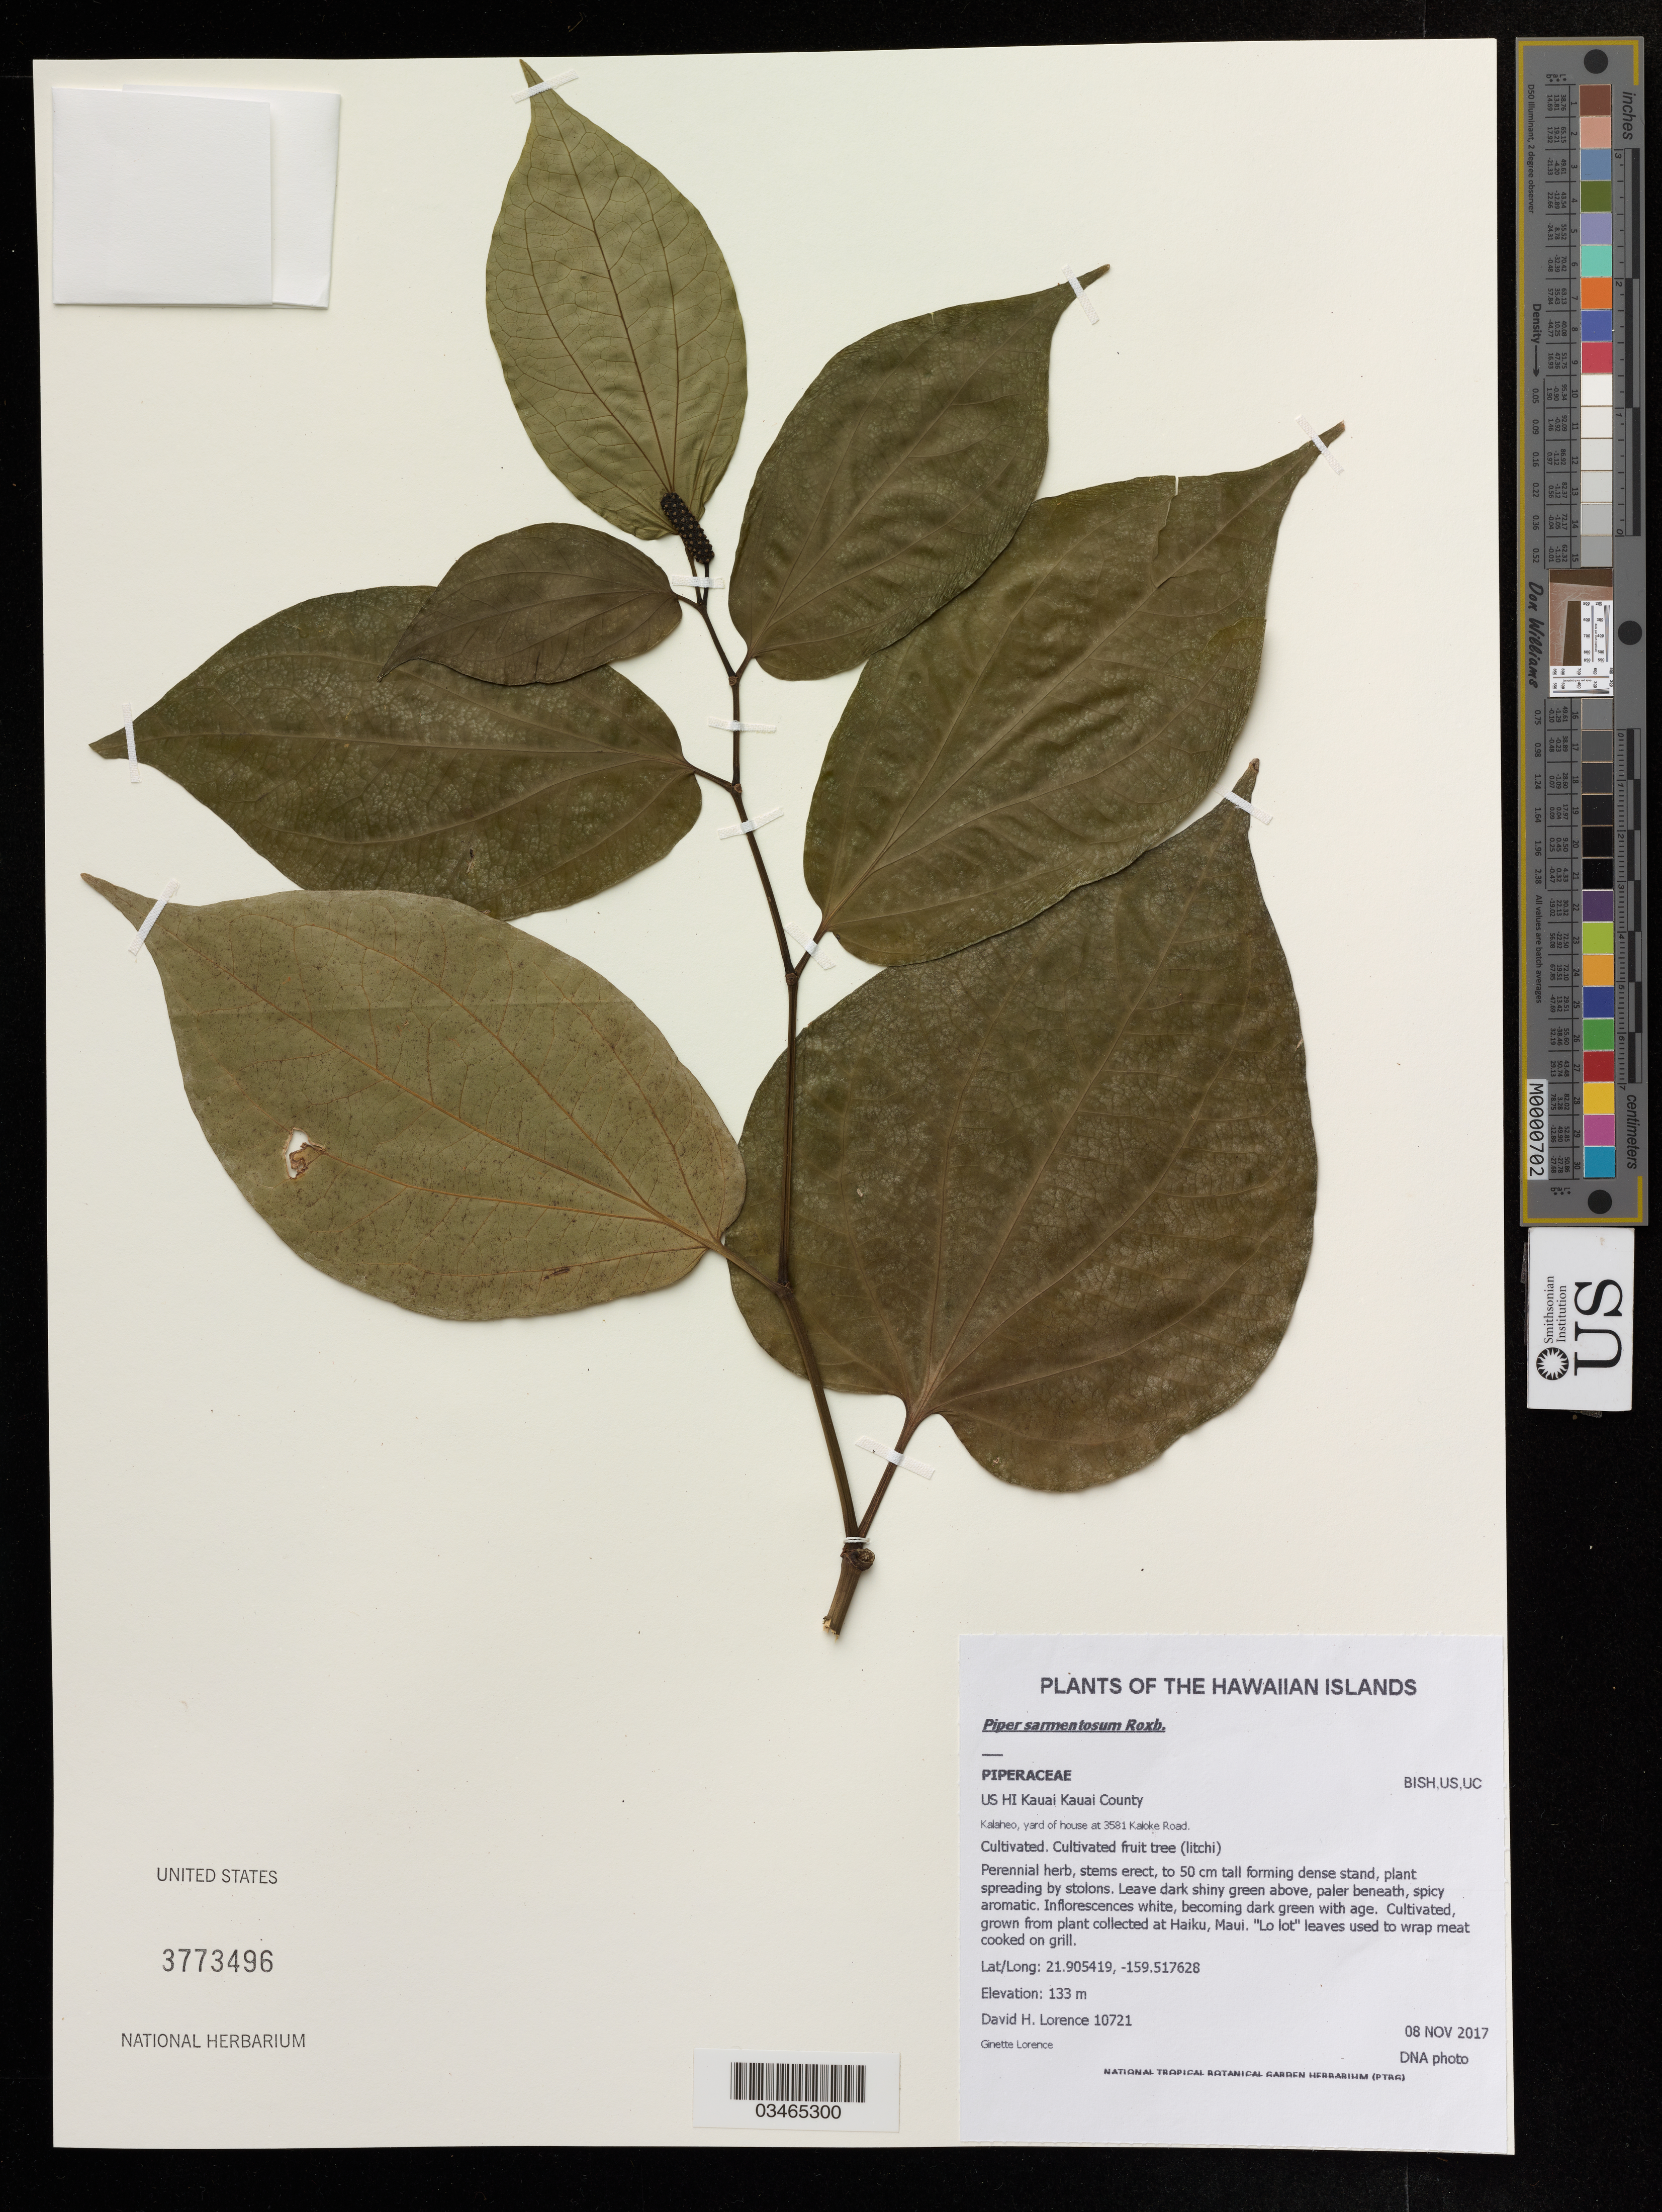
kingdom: Plantae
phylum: Tracheophyta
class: Magnoliopsida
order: Piperales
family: Piperaceae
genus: Piper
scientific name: Piper sarmentosum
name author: Roxb.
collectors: D. Lorence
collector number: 10721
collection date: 2017-11-08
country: United States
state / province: Hawaii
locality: US HI Kauai Kauai County. Kalaheo, yard of house at 3581 Kaloke Road.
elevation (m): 133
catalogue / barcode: US 3773496